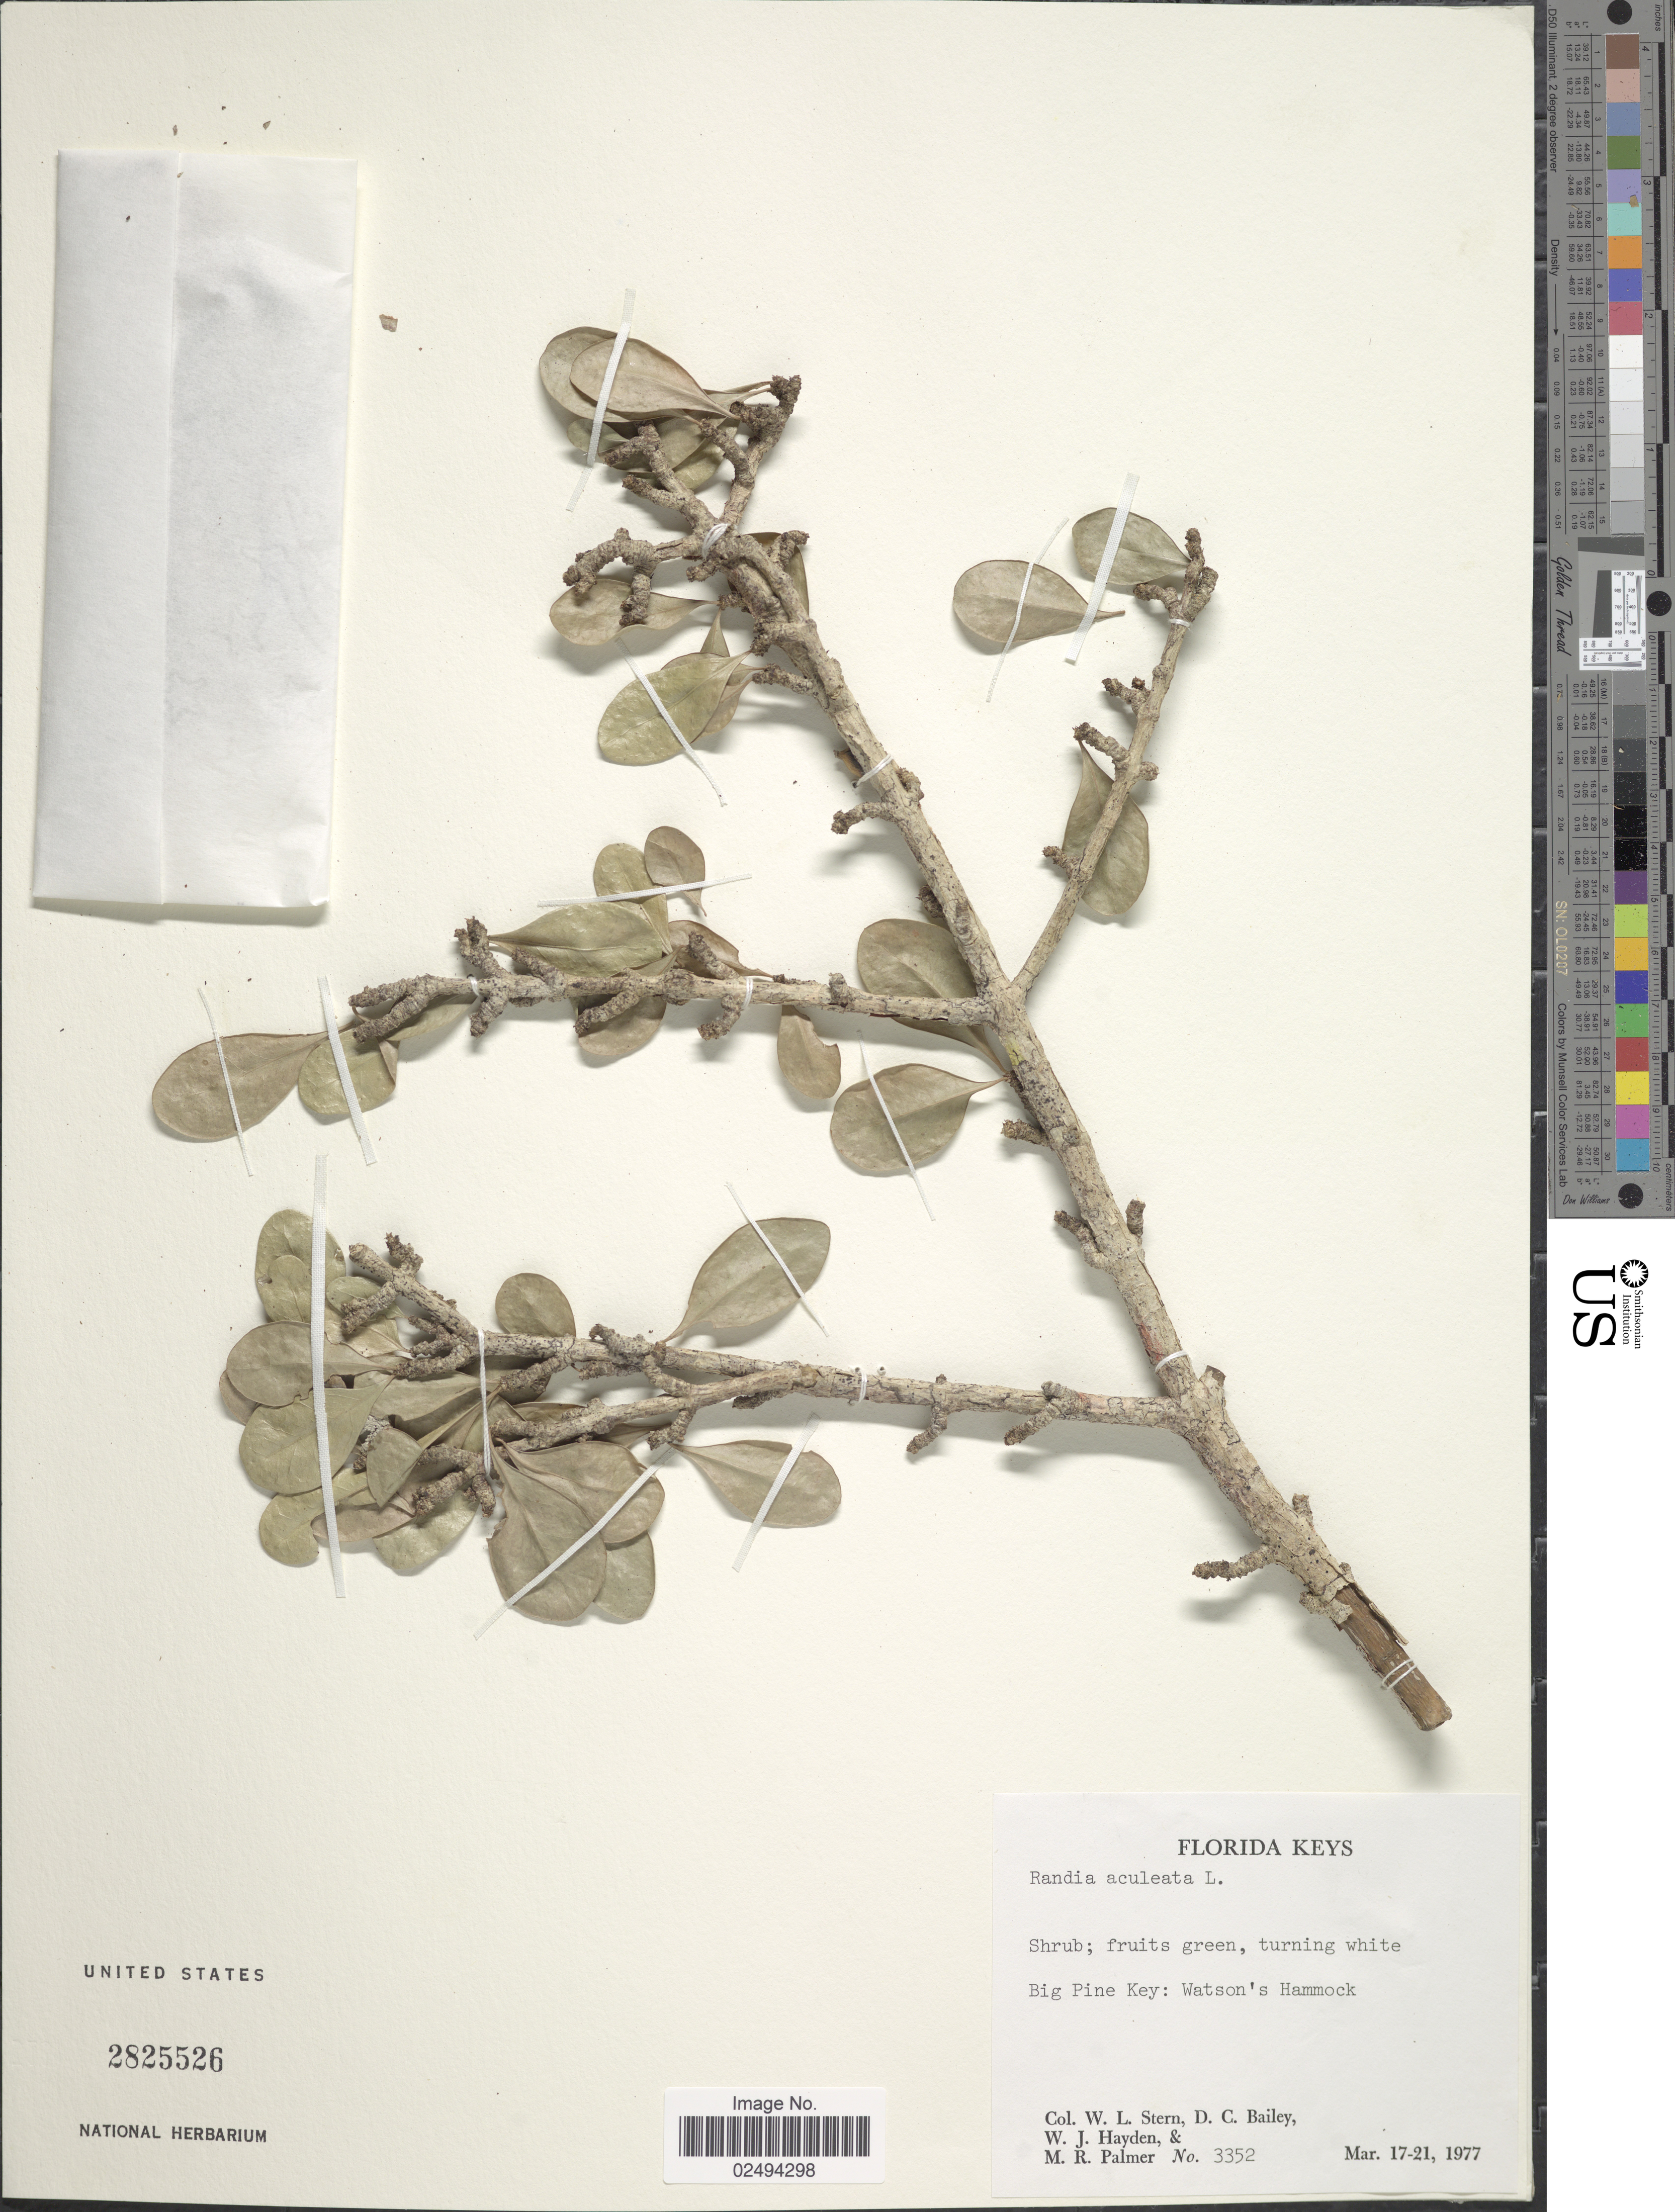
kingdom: Plantae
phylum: Tracheophyta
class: Magnoliopsida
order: Gentianales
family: Rubiaceae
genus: Randia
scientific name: Randia aculeata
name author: L.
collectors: W. L. Stern, D. C. Bailey, W. Hayden & M. R. Palmer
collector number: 3352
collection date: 1977-03-17/1977-03-21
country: United States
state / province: Florida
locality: Florida Keys, Big Pine Key: Watson's Hammock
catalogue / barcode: US 2825526